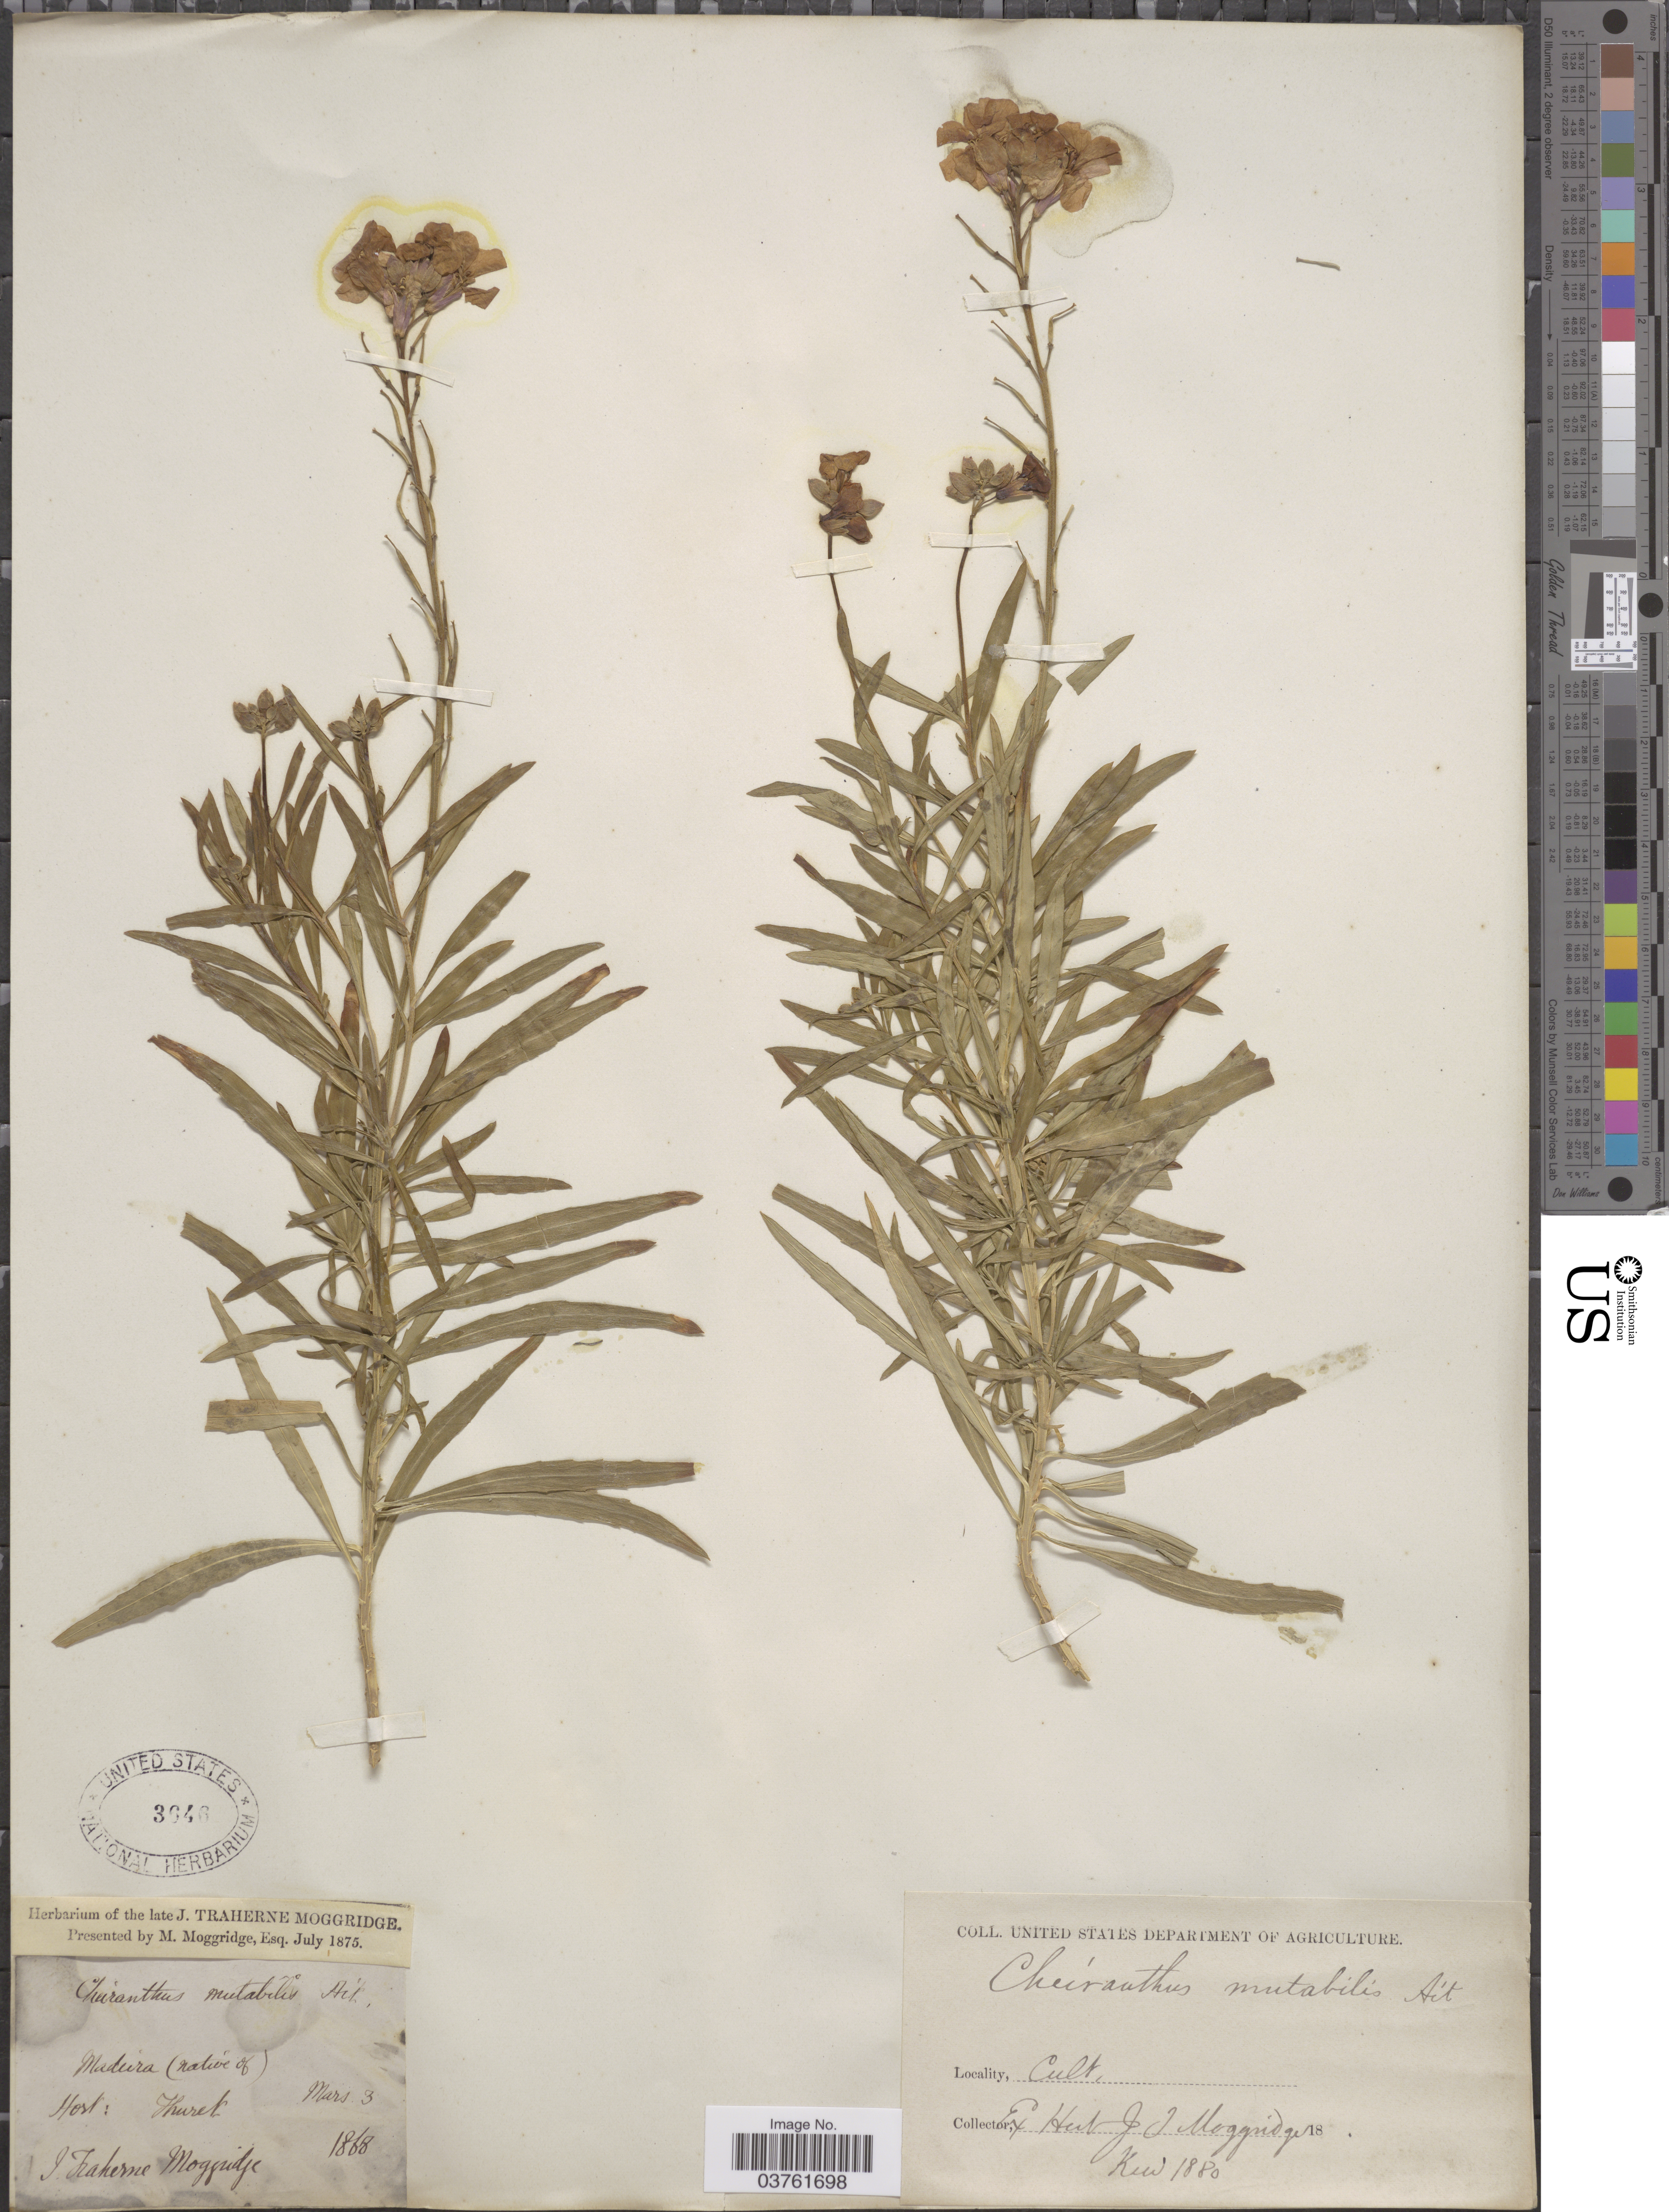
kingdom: Plantae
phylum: Tracheophyta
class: Magnoliopsida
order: Brassicales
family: Brassicaceae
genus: Cheiranthus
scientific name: Cheiranthus mutabilis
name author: L'Hér.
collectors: J. T. Moggridge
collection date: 1868-03-03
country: France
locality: Thuret.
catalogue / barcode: US 3646